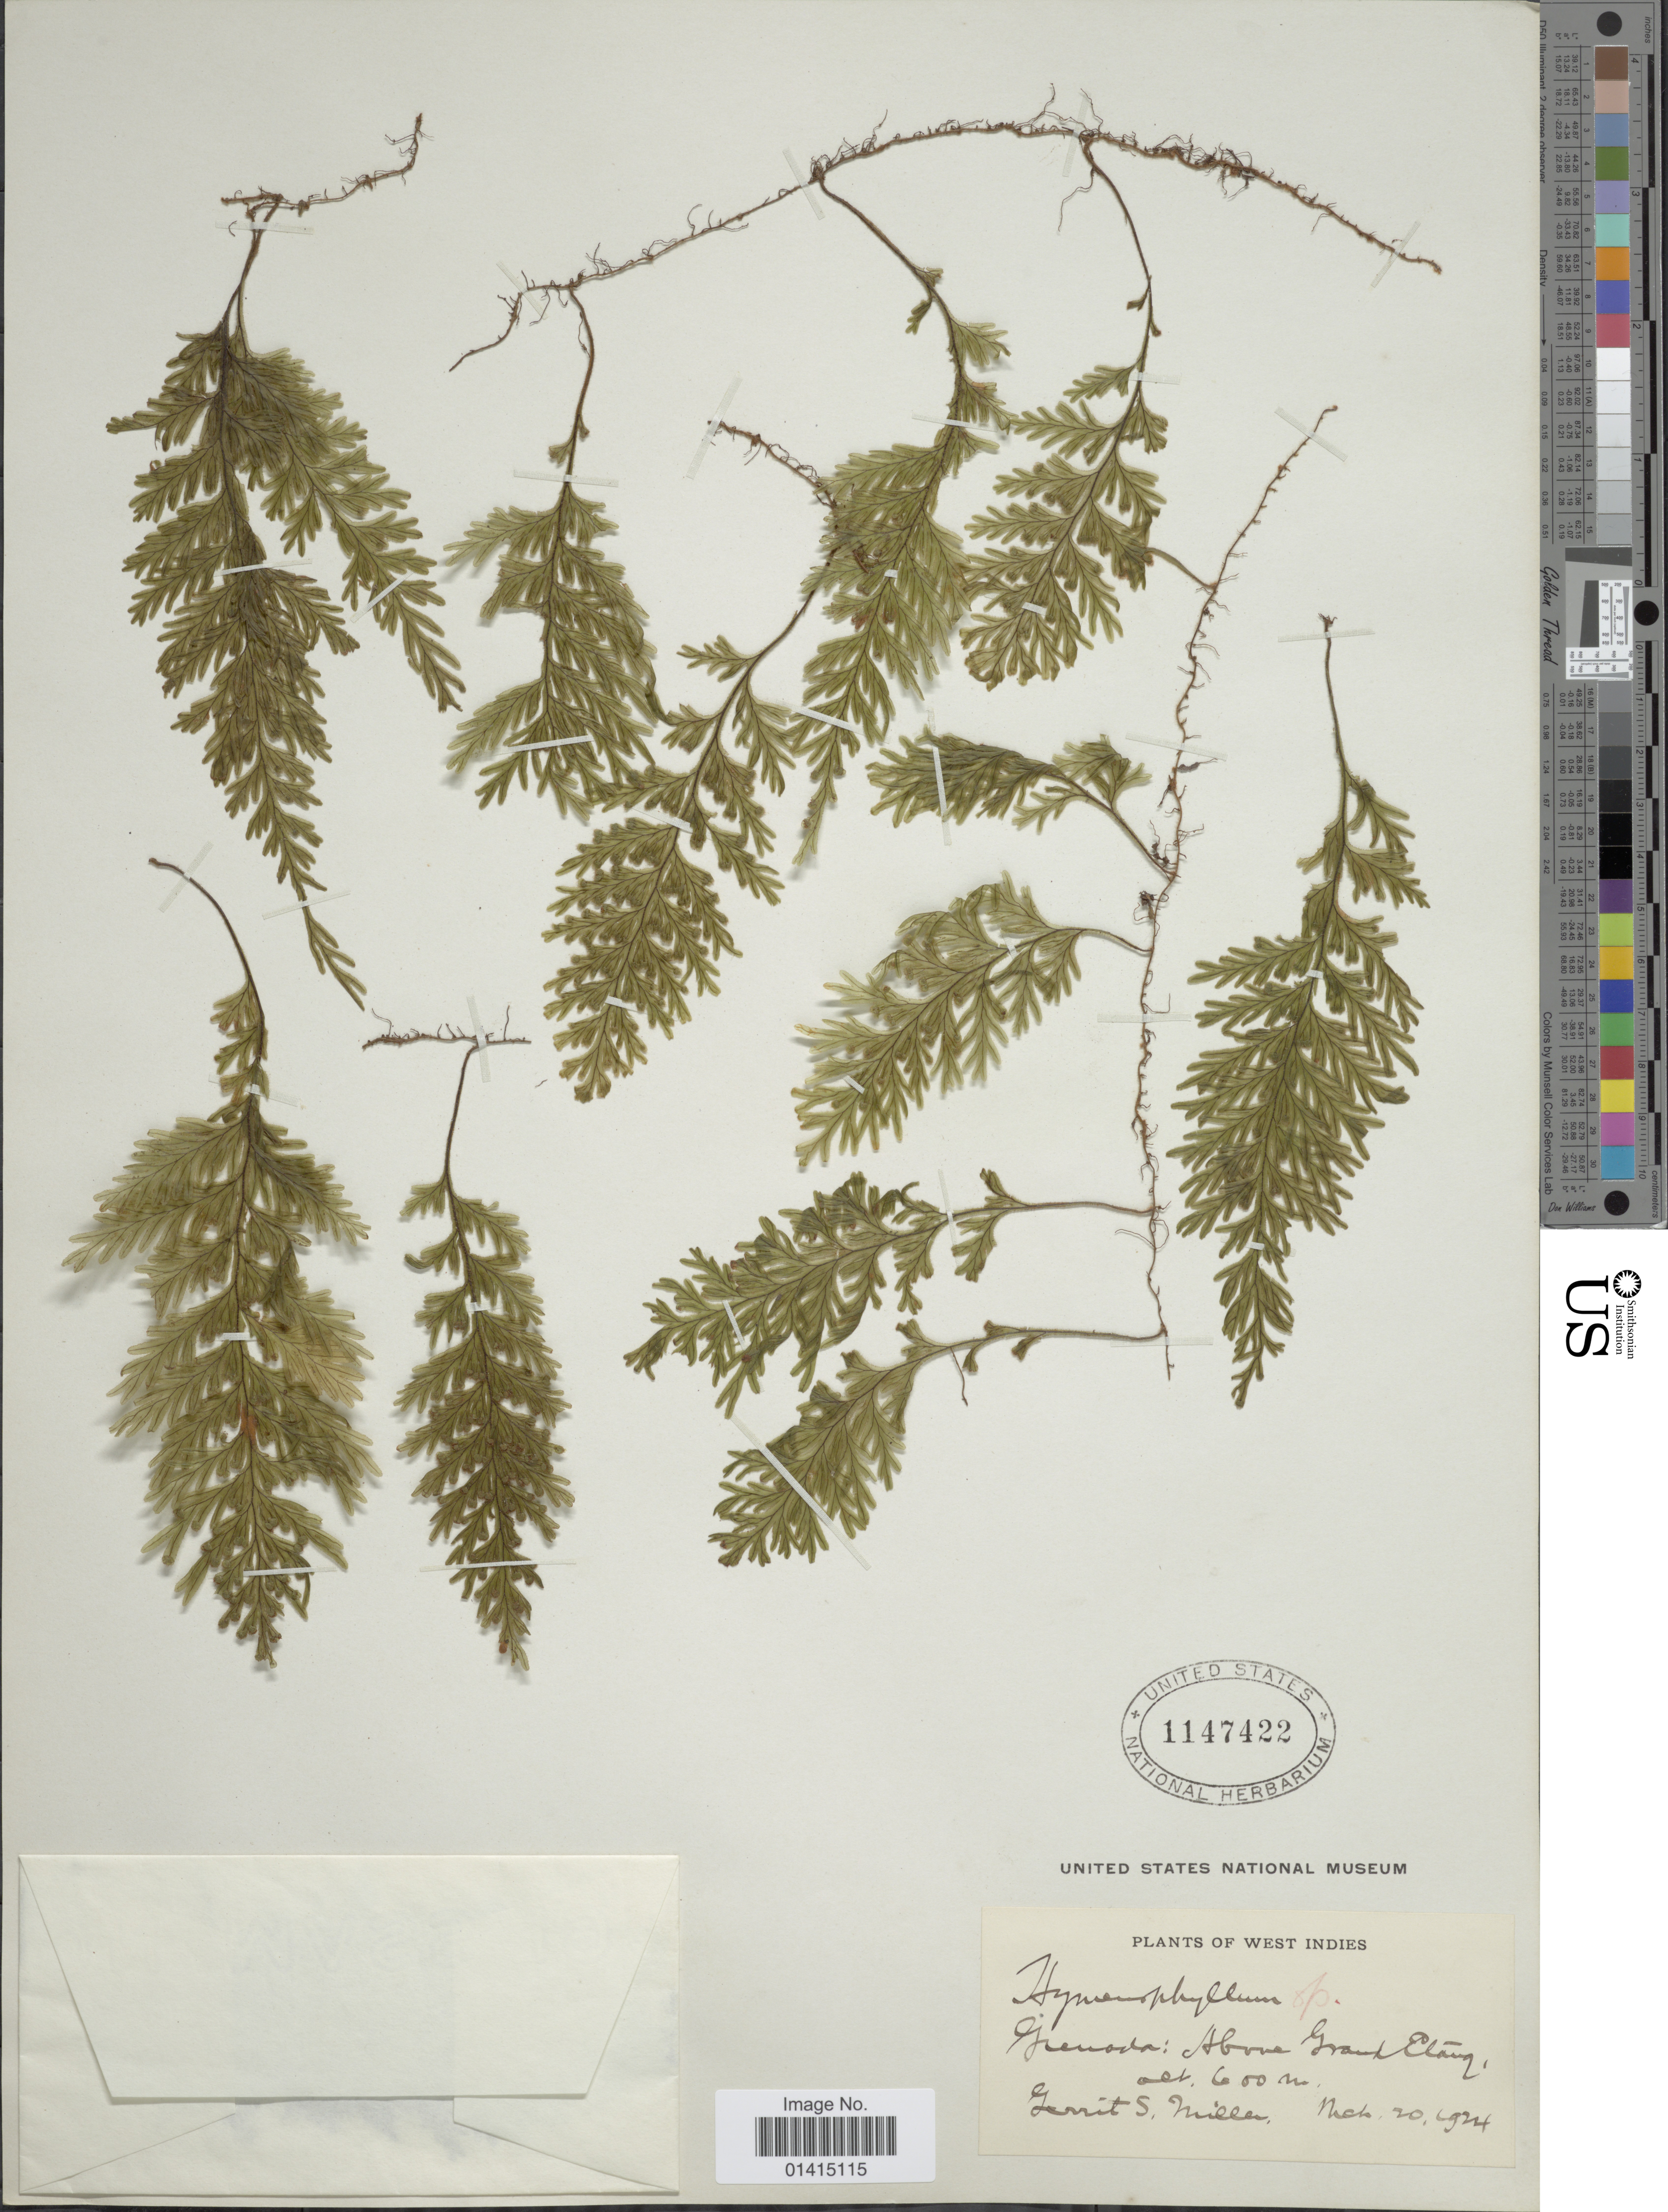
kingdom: Plantae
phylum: Tracheophyta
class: Polypodiopsida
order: Hymenophyllales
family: Hymenophyllaceae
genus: Hymenophyllum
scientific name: Hymenophyllum hirsutum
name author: (L.) Sw.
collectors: G. S. Miller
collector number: s,n,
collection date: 1924-03-20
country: Grenada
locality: Grenada: above Grand Etang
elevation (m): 600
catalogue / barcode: US 1147422